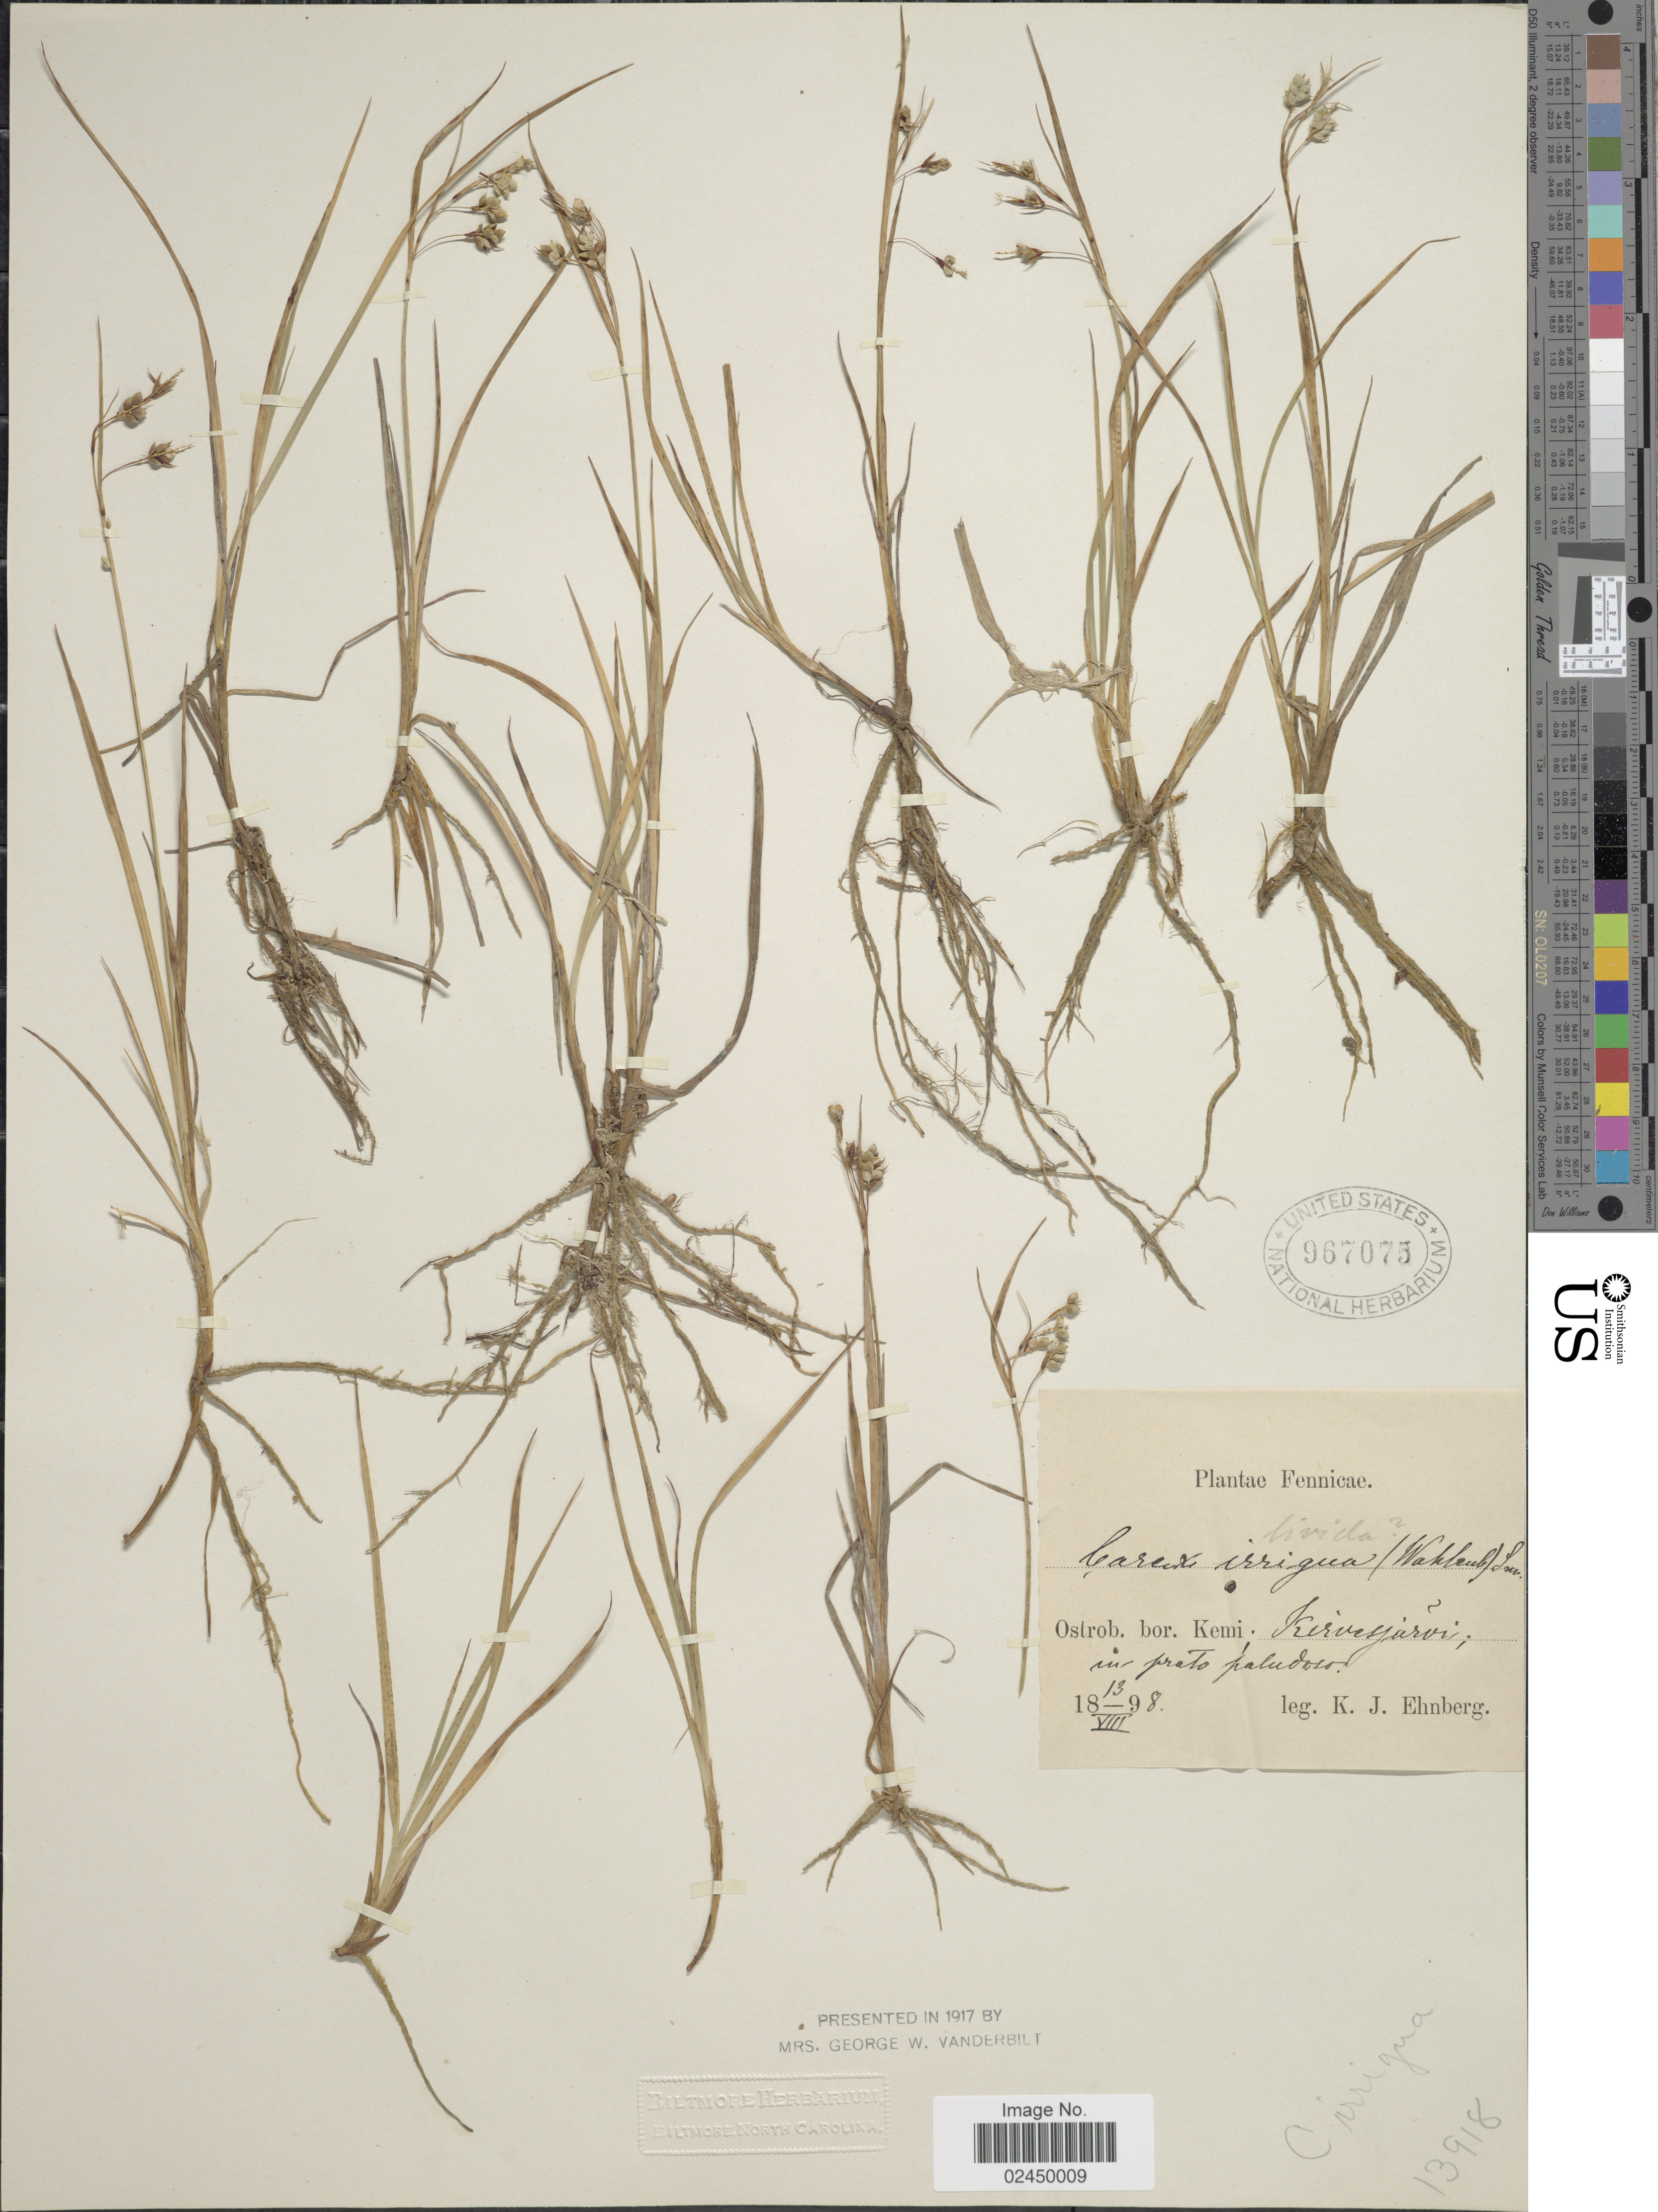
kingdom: Plantae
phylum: Tracheophyta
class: Liliopsida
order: Poales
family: Cyperaceae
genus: Carex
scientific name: Carex irrigua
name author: (Wahlenb.) Sm. ex Hoppe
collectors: K. Ehnberg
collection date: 1898-08-13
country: Finland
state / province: Lappi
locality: Kirvesjarvi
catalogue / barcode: US 967075